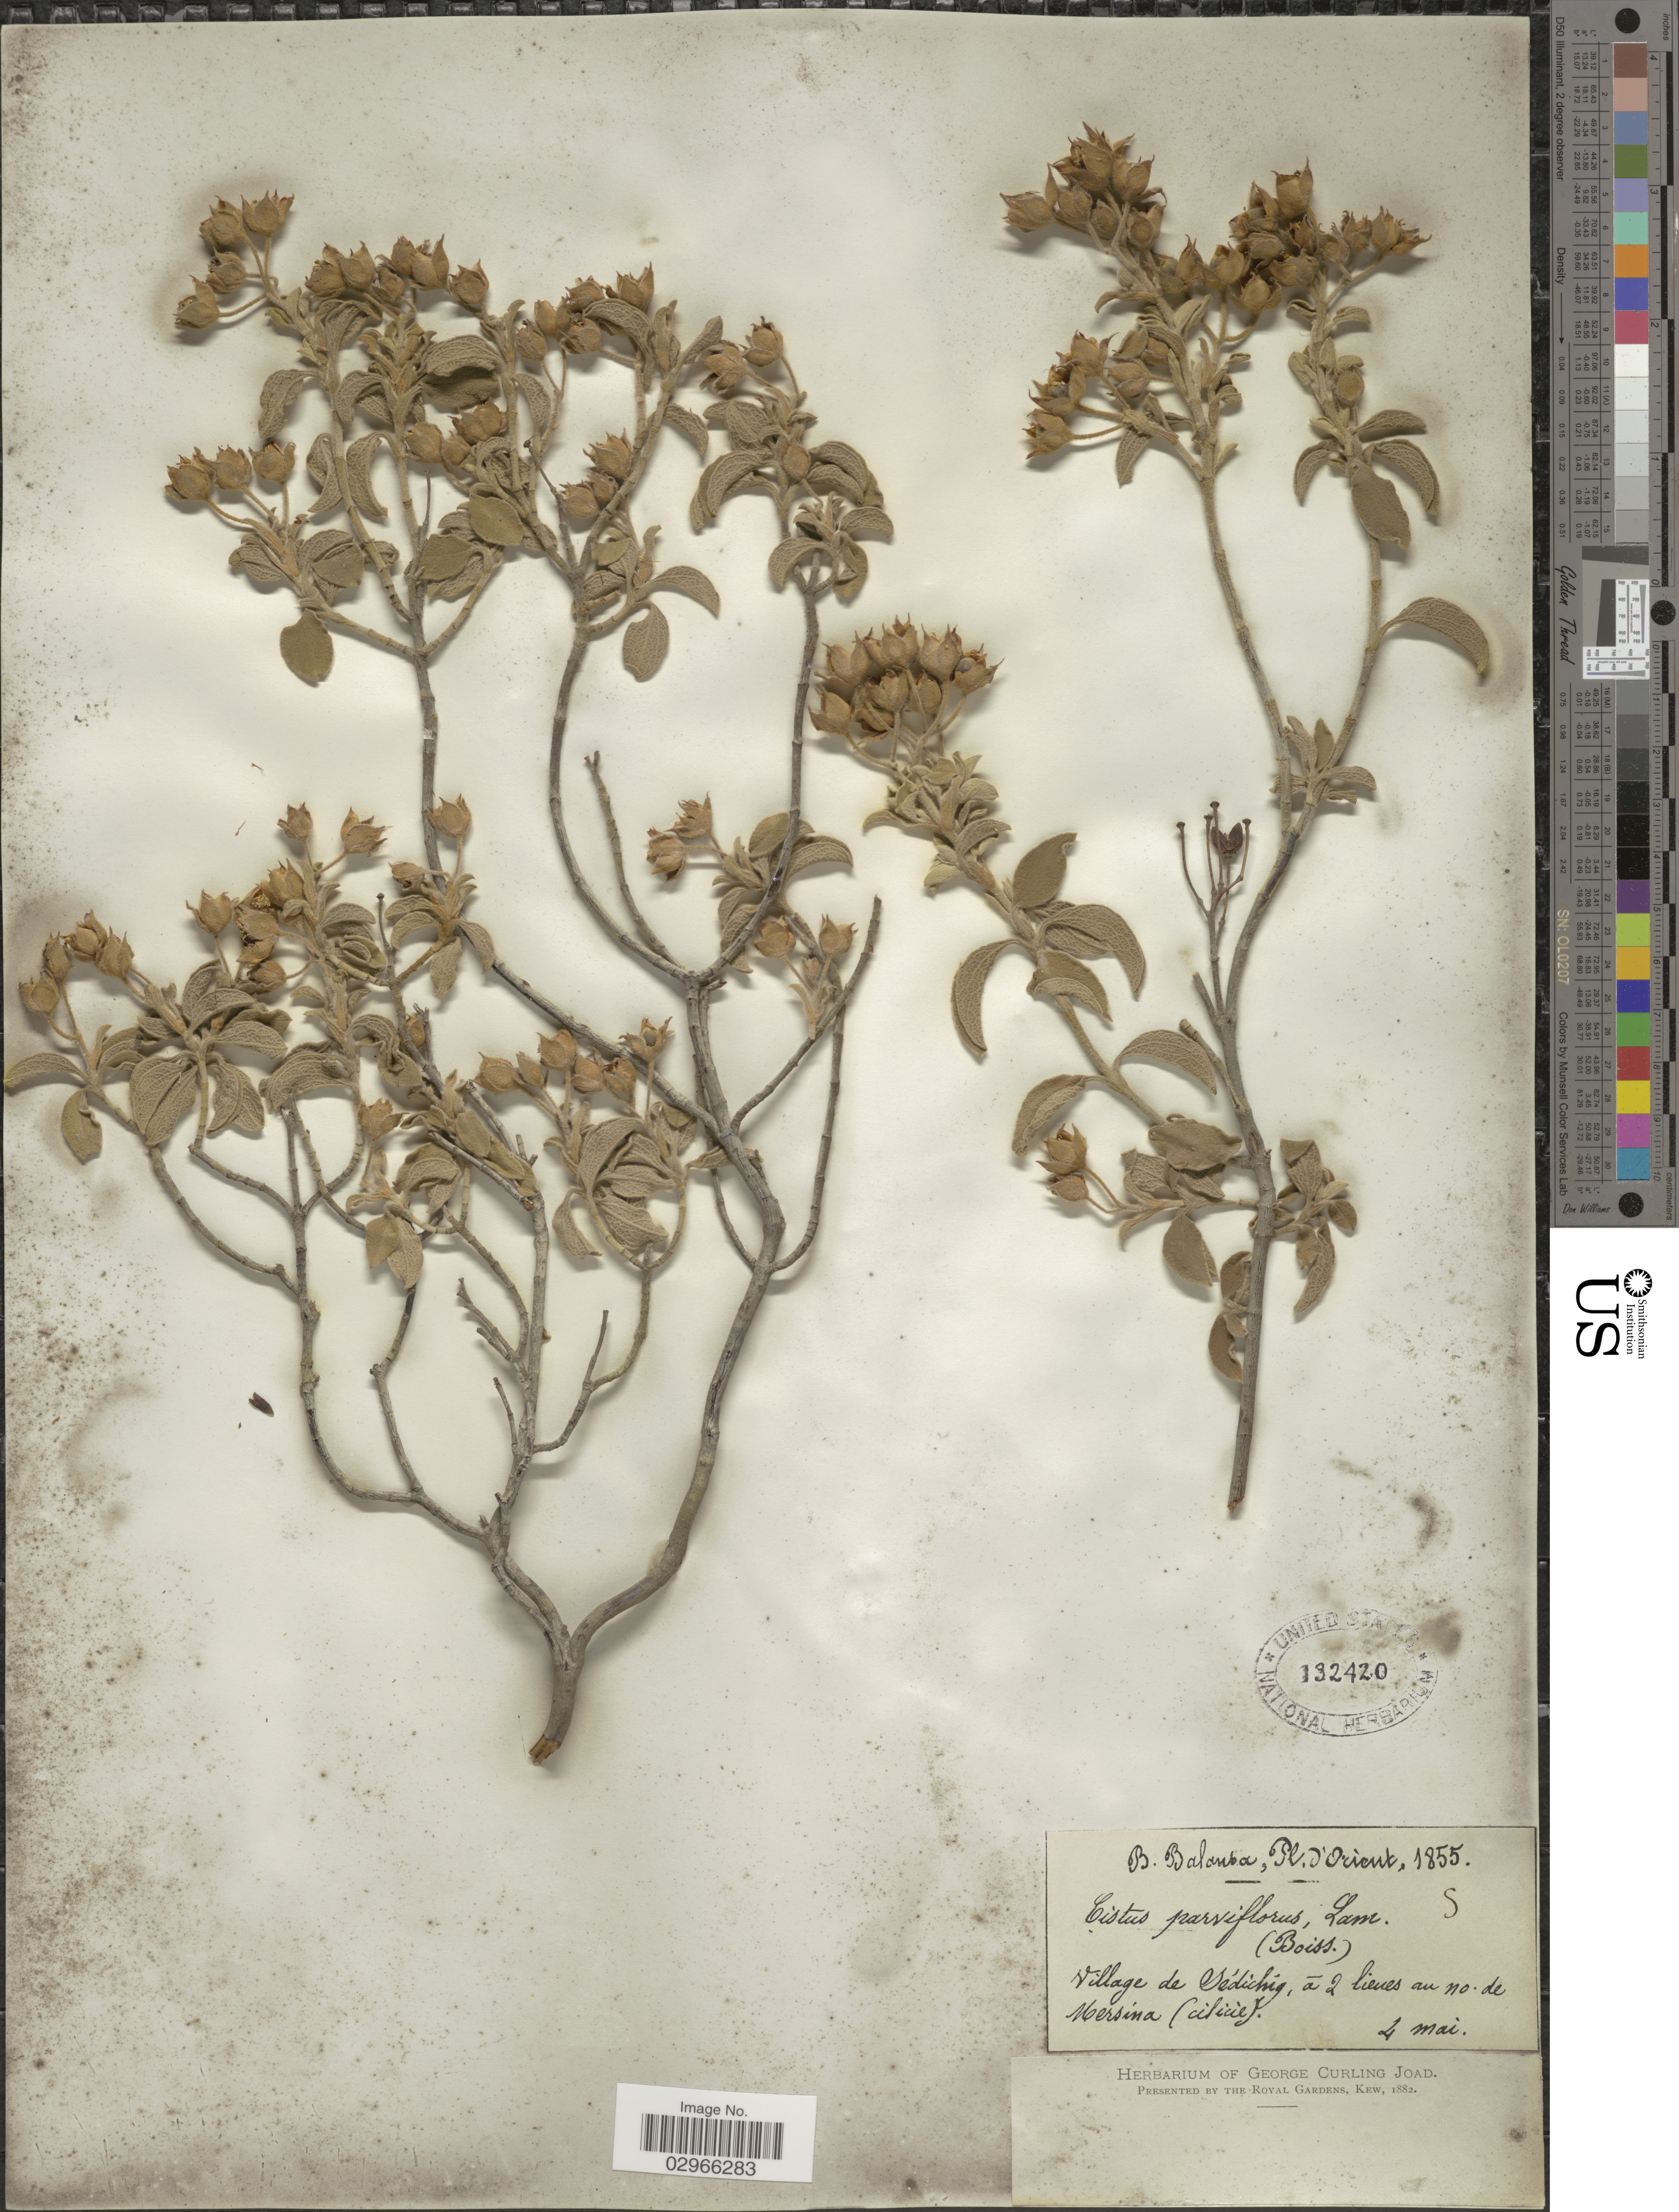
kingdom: Plantae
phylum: Tracheophyta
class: Magnoliopsida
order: Malvales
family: Cistaceae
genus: Cistus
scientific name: Cistus parviflorus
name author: Lam.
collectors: B. Balansa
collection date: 1855-05-04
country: Turkey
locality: D'Orient. Village de Sedichig, á 2 lienes au no. de Mersina (Cilicie).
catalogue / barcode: US 132420